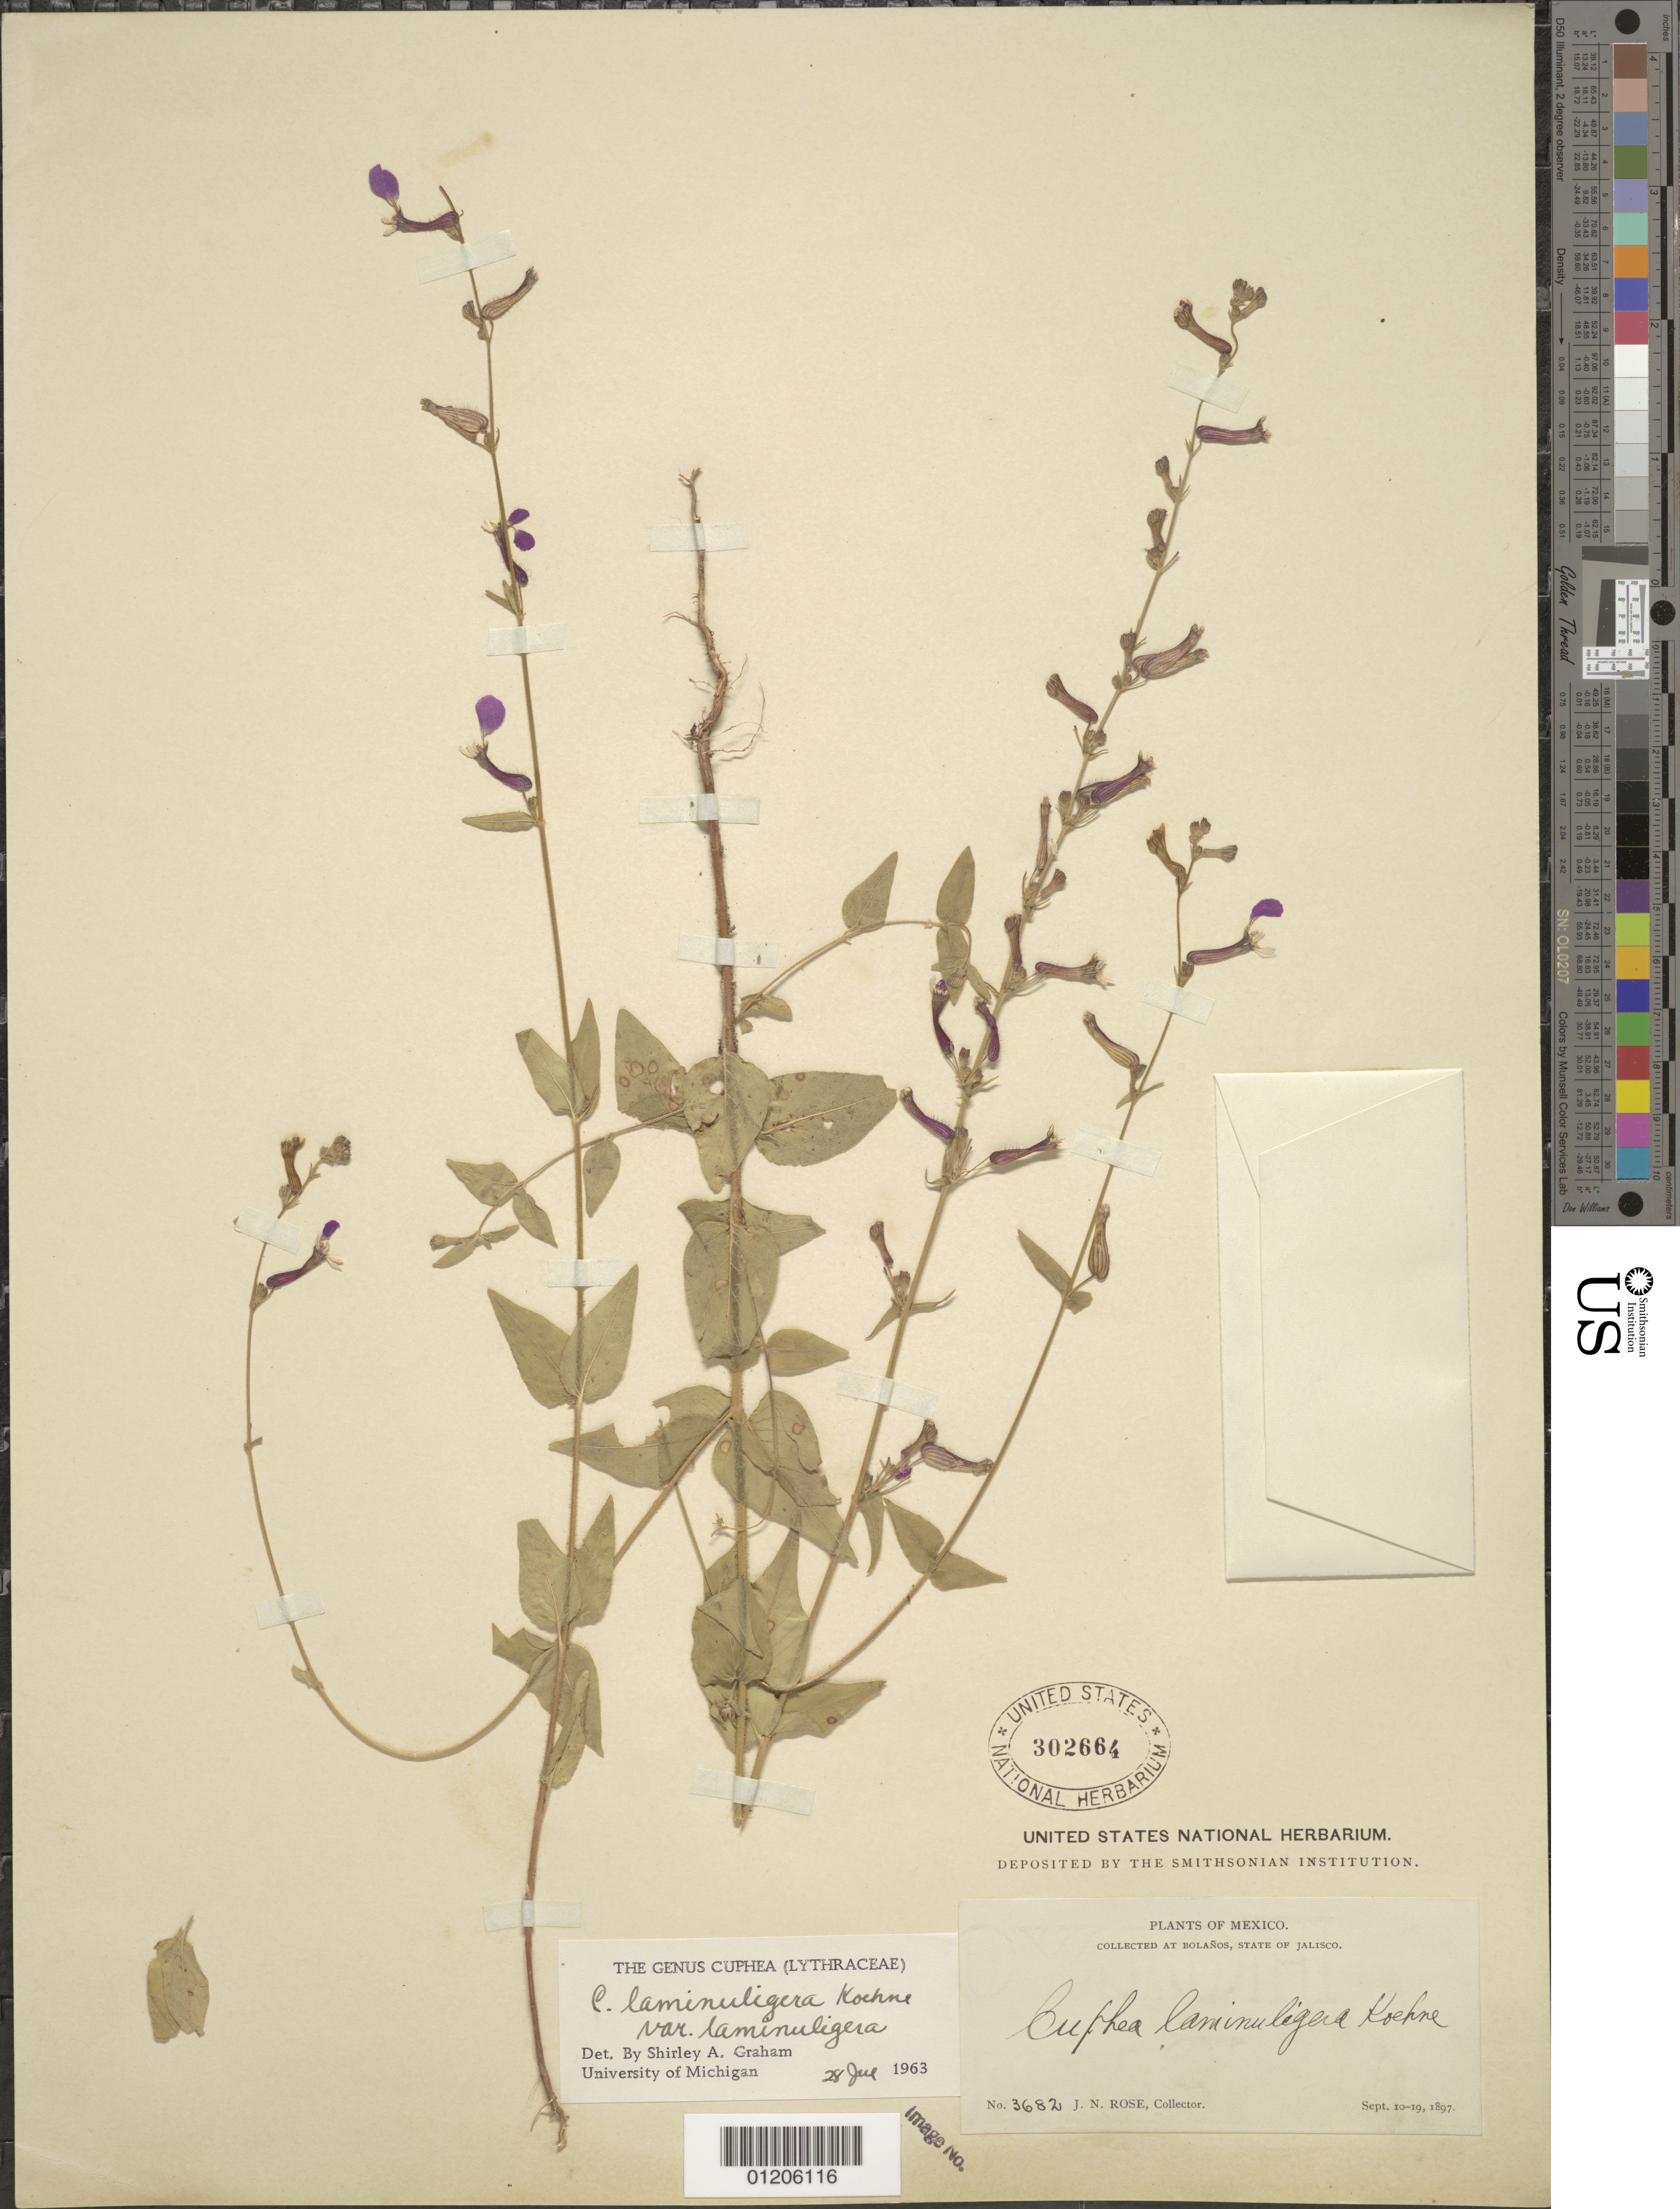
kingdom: Plantae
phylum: Tracheophyta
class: Magnoliopsida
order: Myrtales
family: Lythraceae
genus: Cuphea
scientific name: Cuphea laminuligera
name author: Koehne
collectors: J. N. Rose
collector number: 3682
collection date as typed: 10 Sep 1897 to 19 Sep 1897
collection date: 1897-09-10/1897-09-19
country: Mexico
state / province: Jalisco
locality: Bolaños.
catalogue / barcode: US 302664